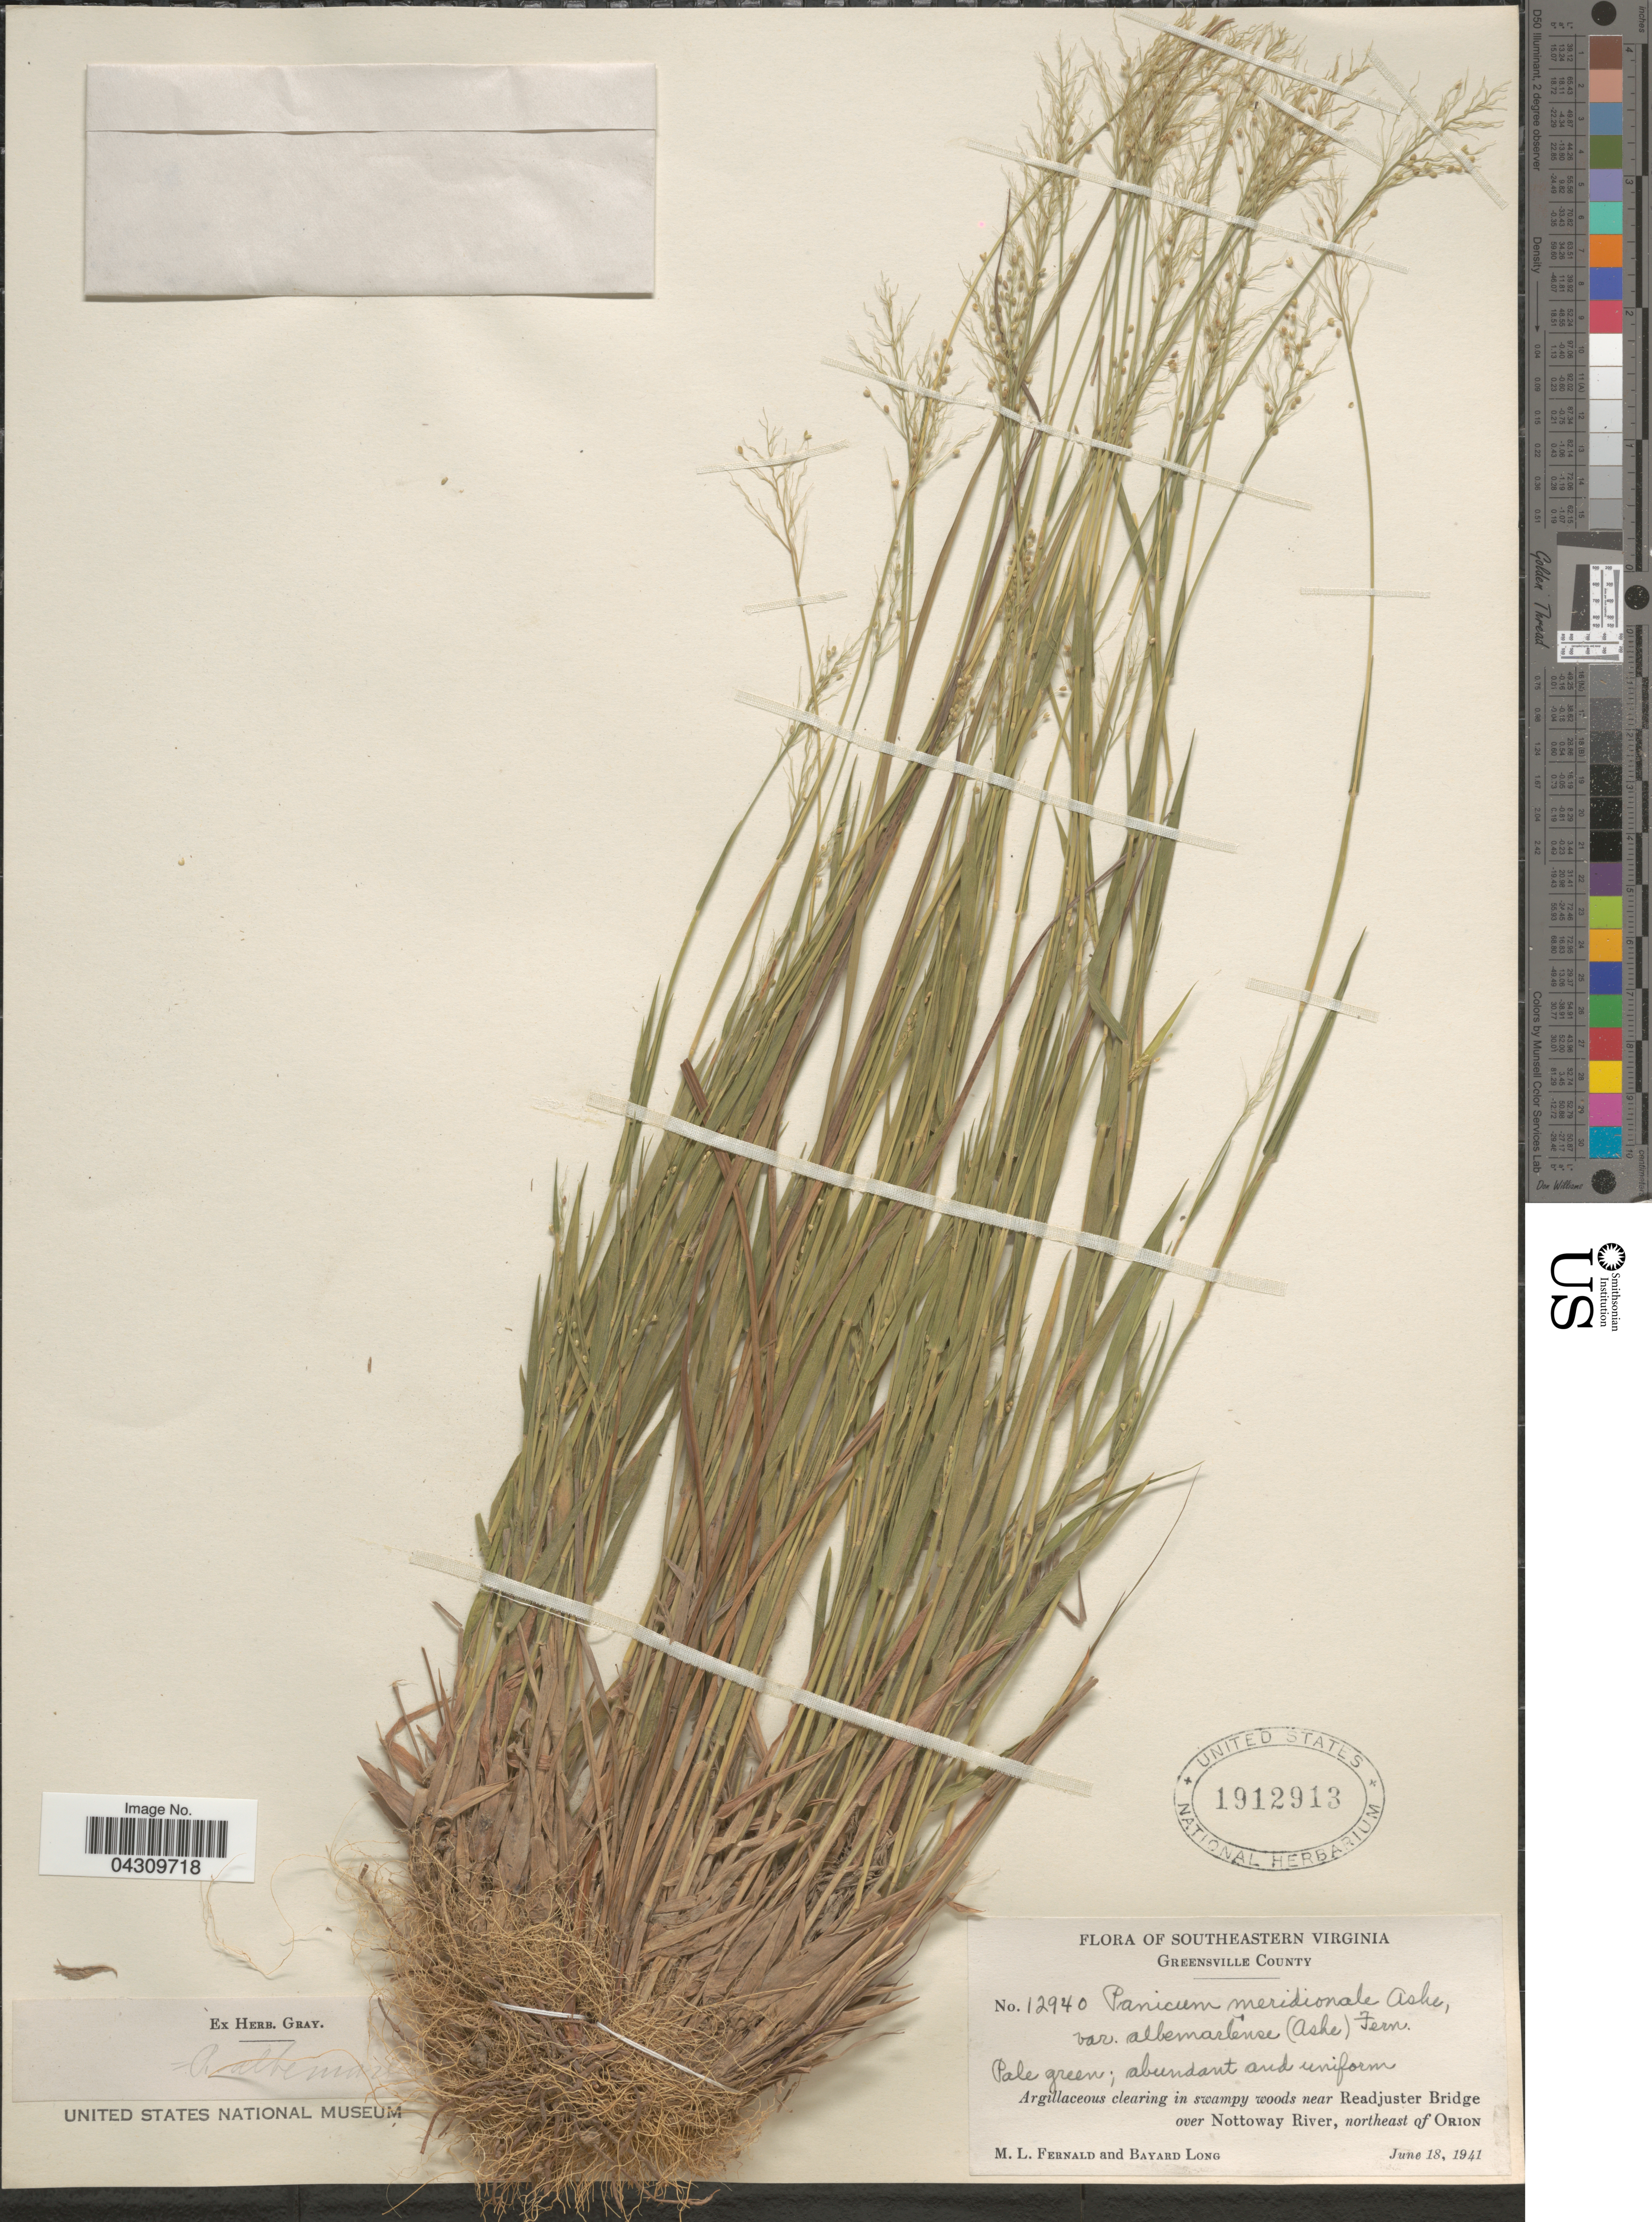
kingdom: Plantae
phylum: Tracheophyta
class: Liliopsida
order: Poales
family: Poaceae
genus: Dichanthelium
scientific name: Dichanthelium acuminatum var. acuminatum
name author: (Sw.) Gould & C.A. Clark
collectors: M. L. Fernald & B. Long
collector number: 12940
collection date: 1941-06-18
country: United States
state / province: Virginia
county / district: Greensville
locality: Southeastern Virginia. Greensville County. Argillaceous clearing in swampy woods near Readjuster Bridge over Nottoway River, northeast of Orion.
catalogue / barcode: US 1912913